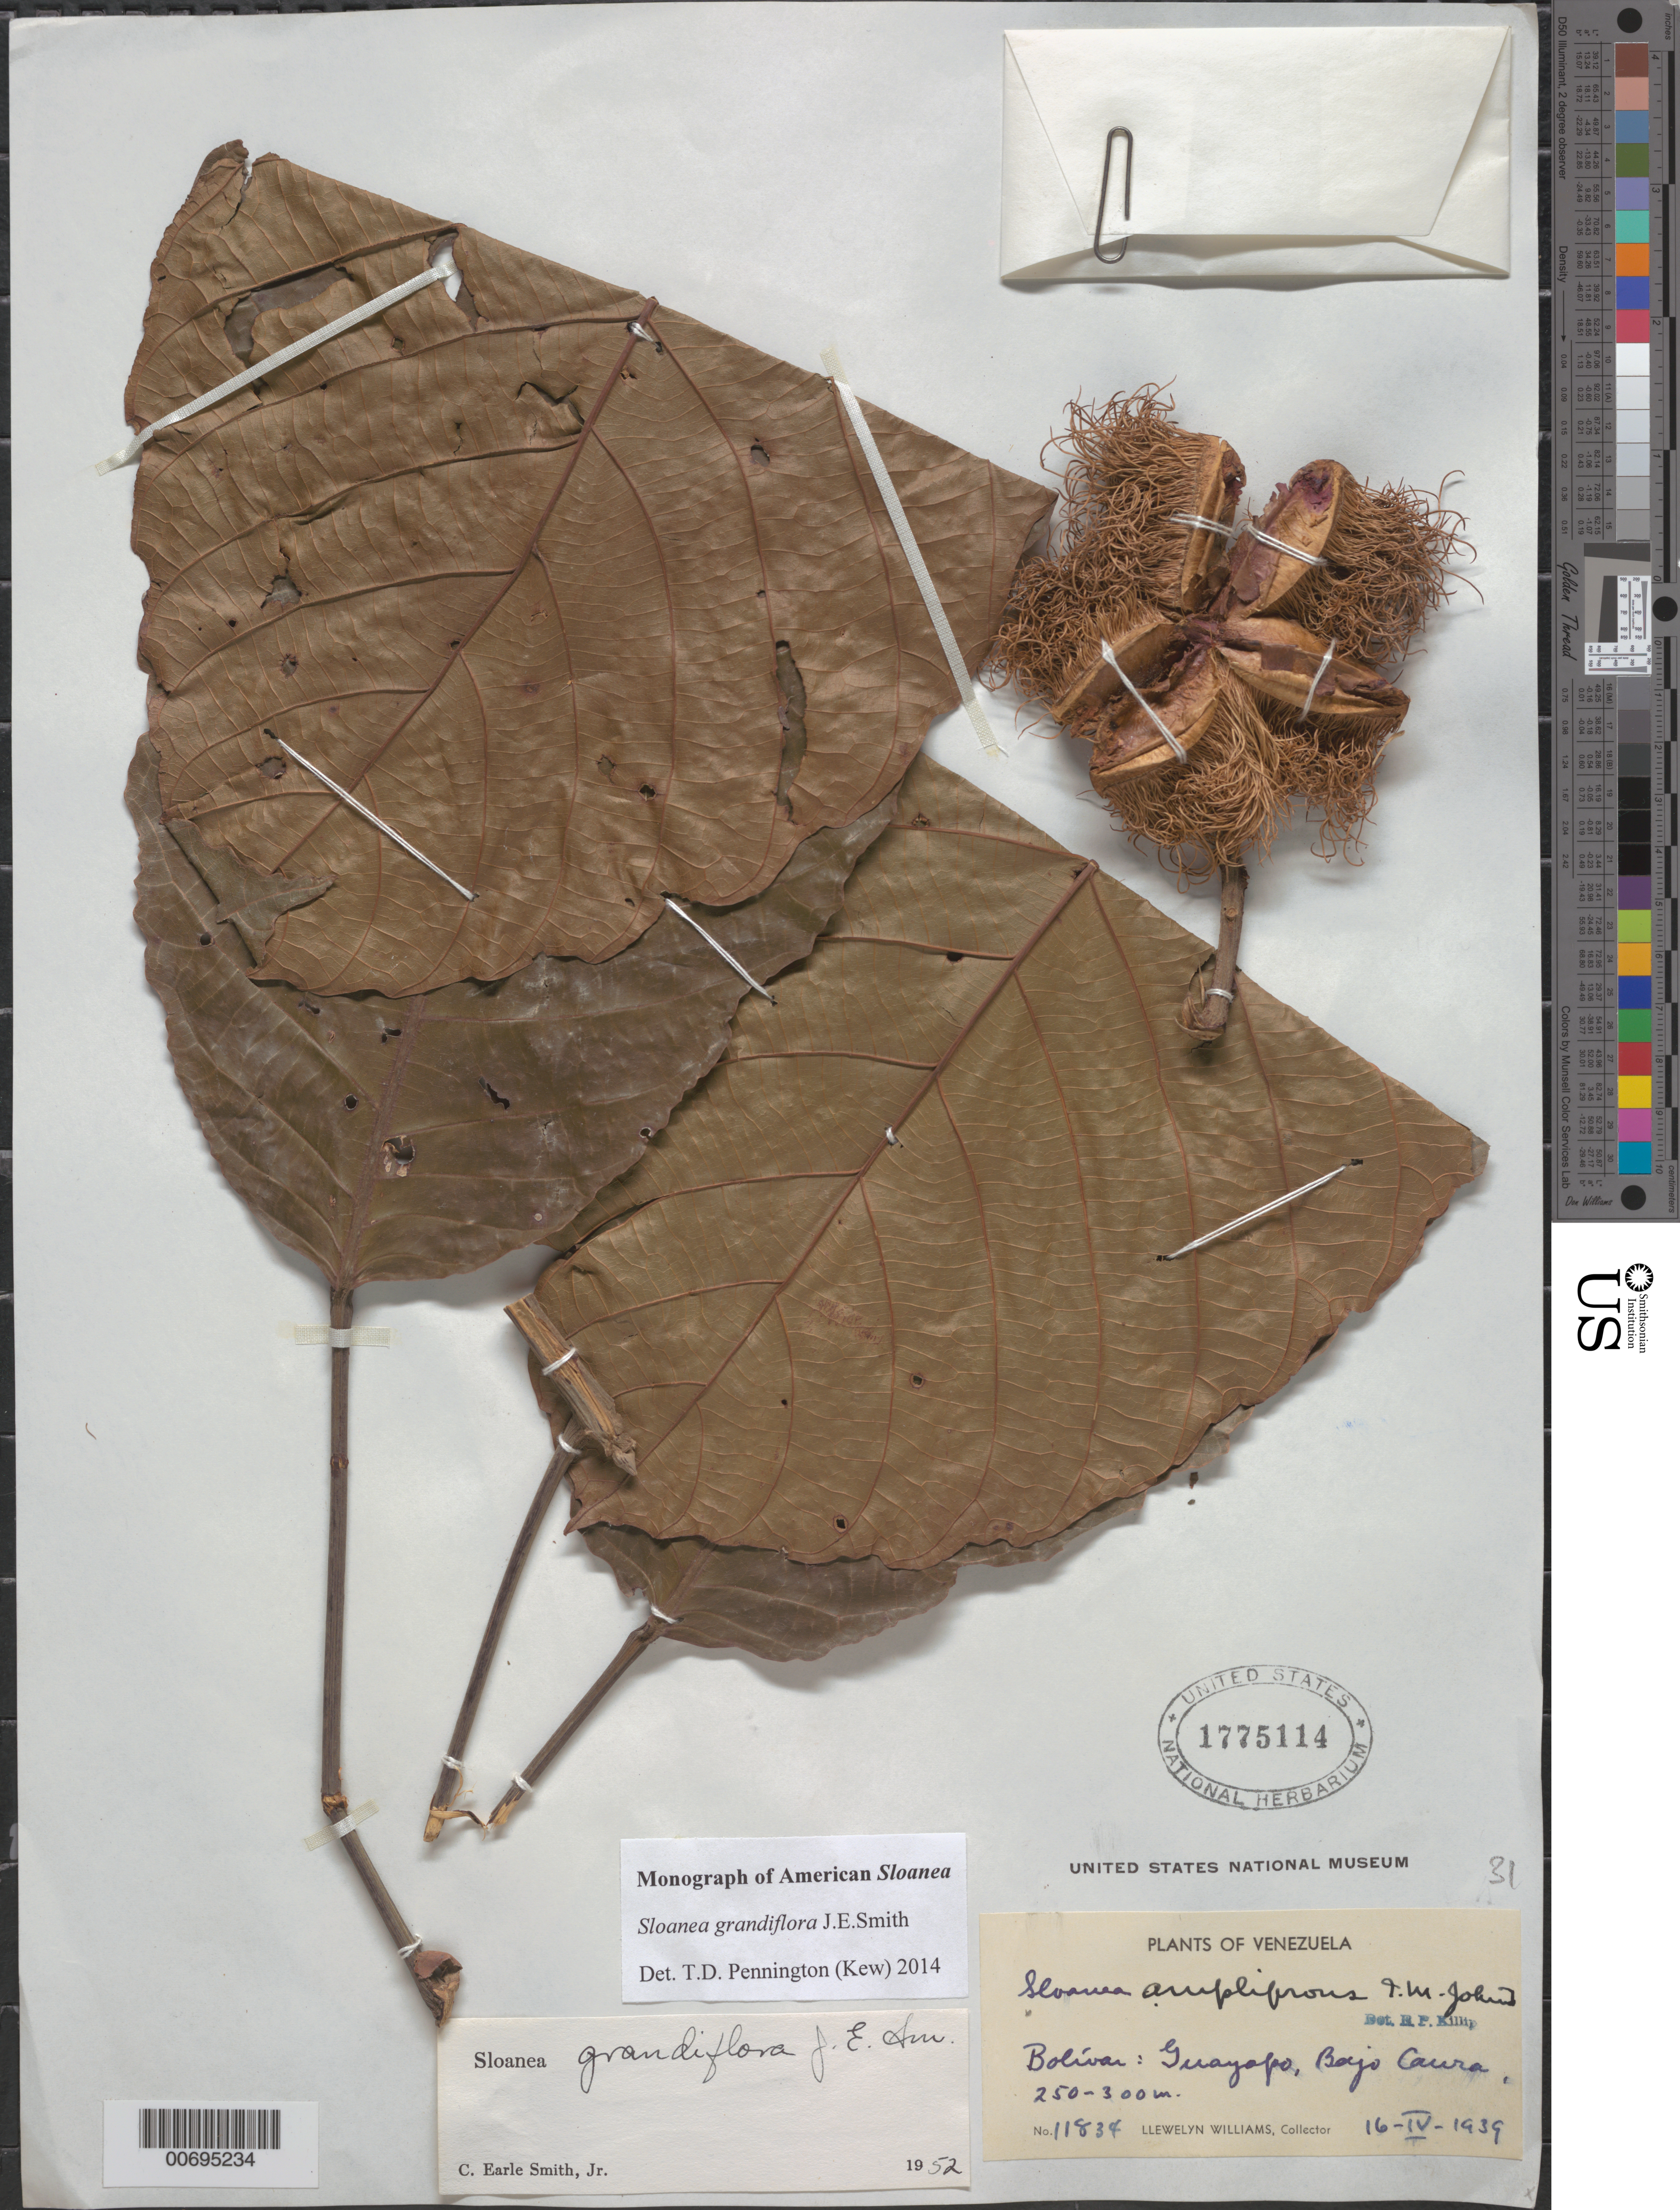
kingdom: Plantae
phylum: Tracheophyta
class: Magnoliopsida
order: Oxalidales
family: Elaeocarpaceae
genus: Sloanea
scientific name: Sloanea grandiflora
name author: Sm.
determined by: Pennington, T. D., (K)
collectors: Ll. Williams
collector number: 11834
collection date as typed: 16-Apr-39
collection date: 1939-04-16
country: Venezuela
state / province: Bolívar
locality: Guayapo, Bajo Caura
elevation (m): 250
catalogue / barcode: US 1775114